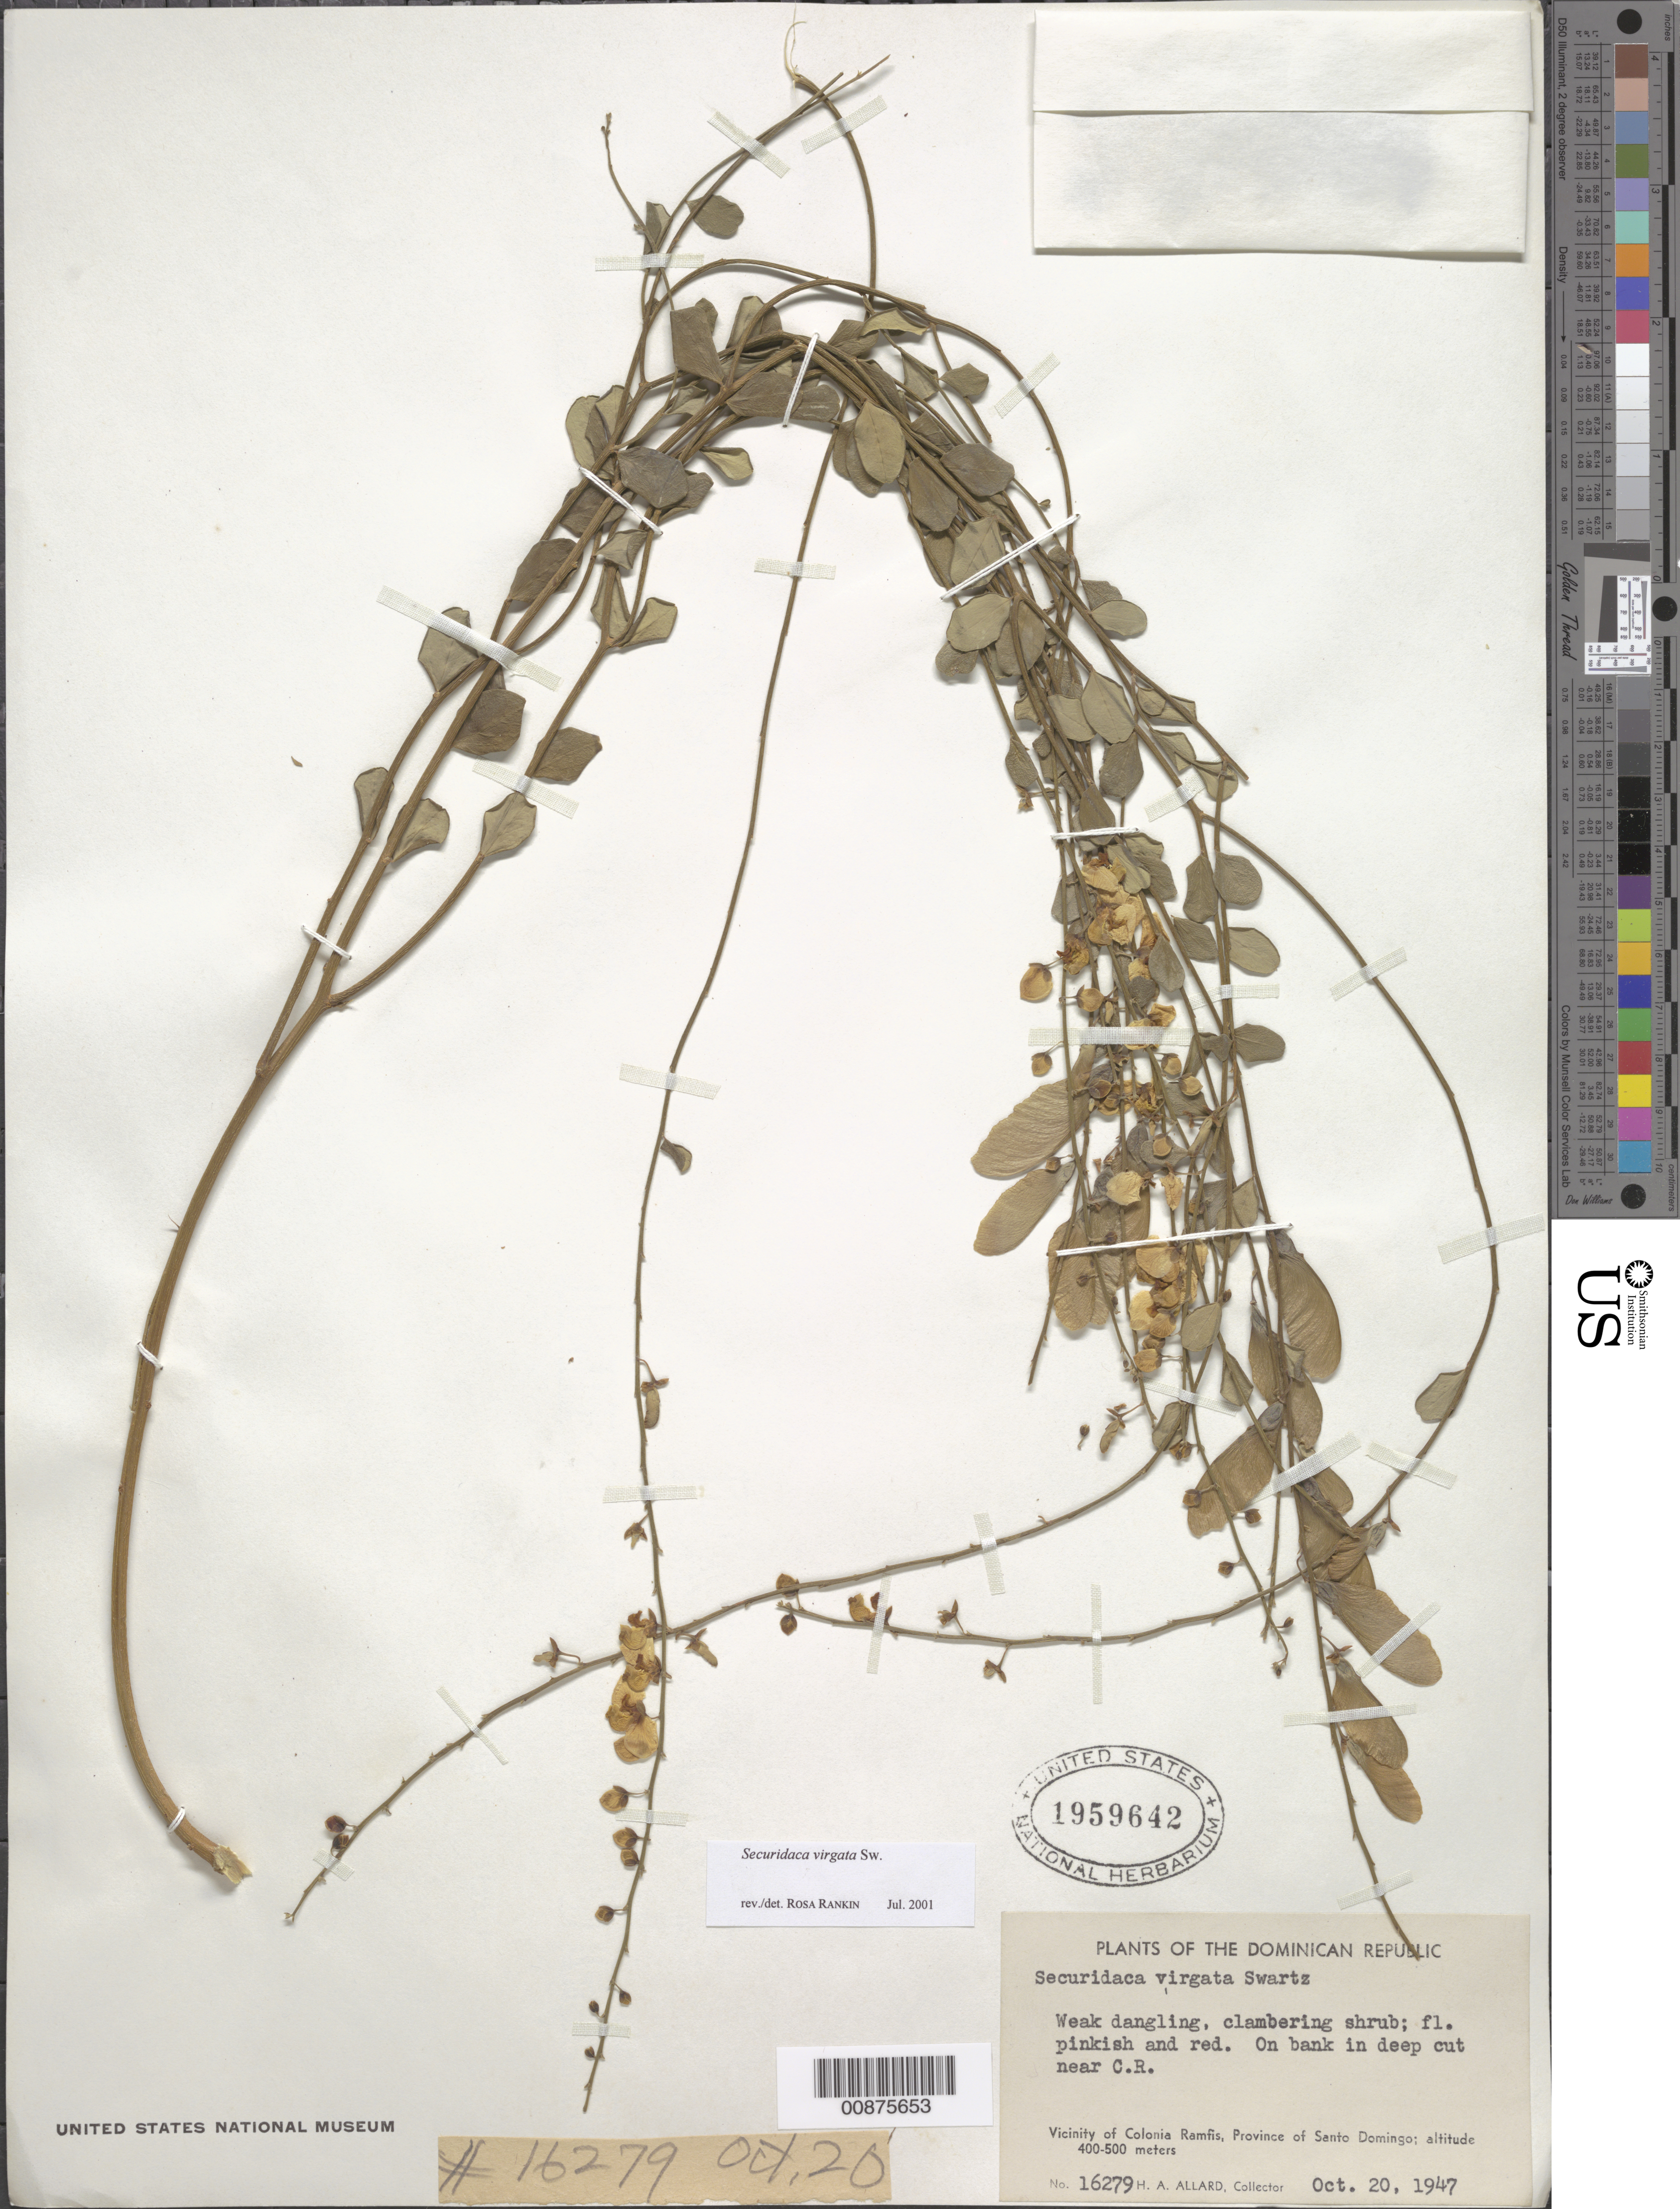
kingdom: Plantae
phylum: Tracheophyta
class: Magnoliopsida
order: Fabales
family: Polygalaceae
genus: Securidaca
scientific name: Securidaca virgata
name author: Sw.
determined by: Rankin Rodriguez, Rosa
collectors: H. A. Allard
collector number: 16279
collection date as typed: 20 Oct 1947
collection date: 1947-10-20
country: Dominican Republic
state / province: Distrito Nacional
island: Hispaniola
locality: Vicinity of Colonia Ramfis, near town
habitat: On bank in deep cut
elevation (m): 400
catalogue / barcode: US 1959642